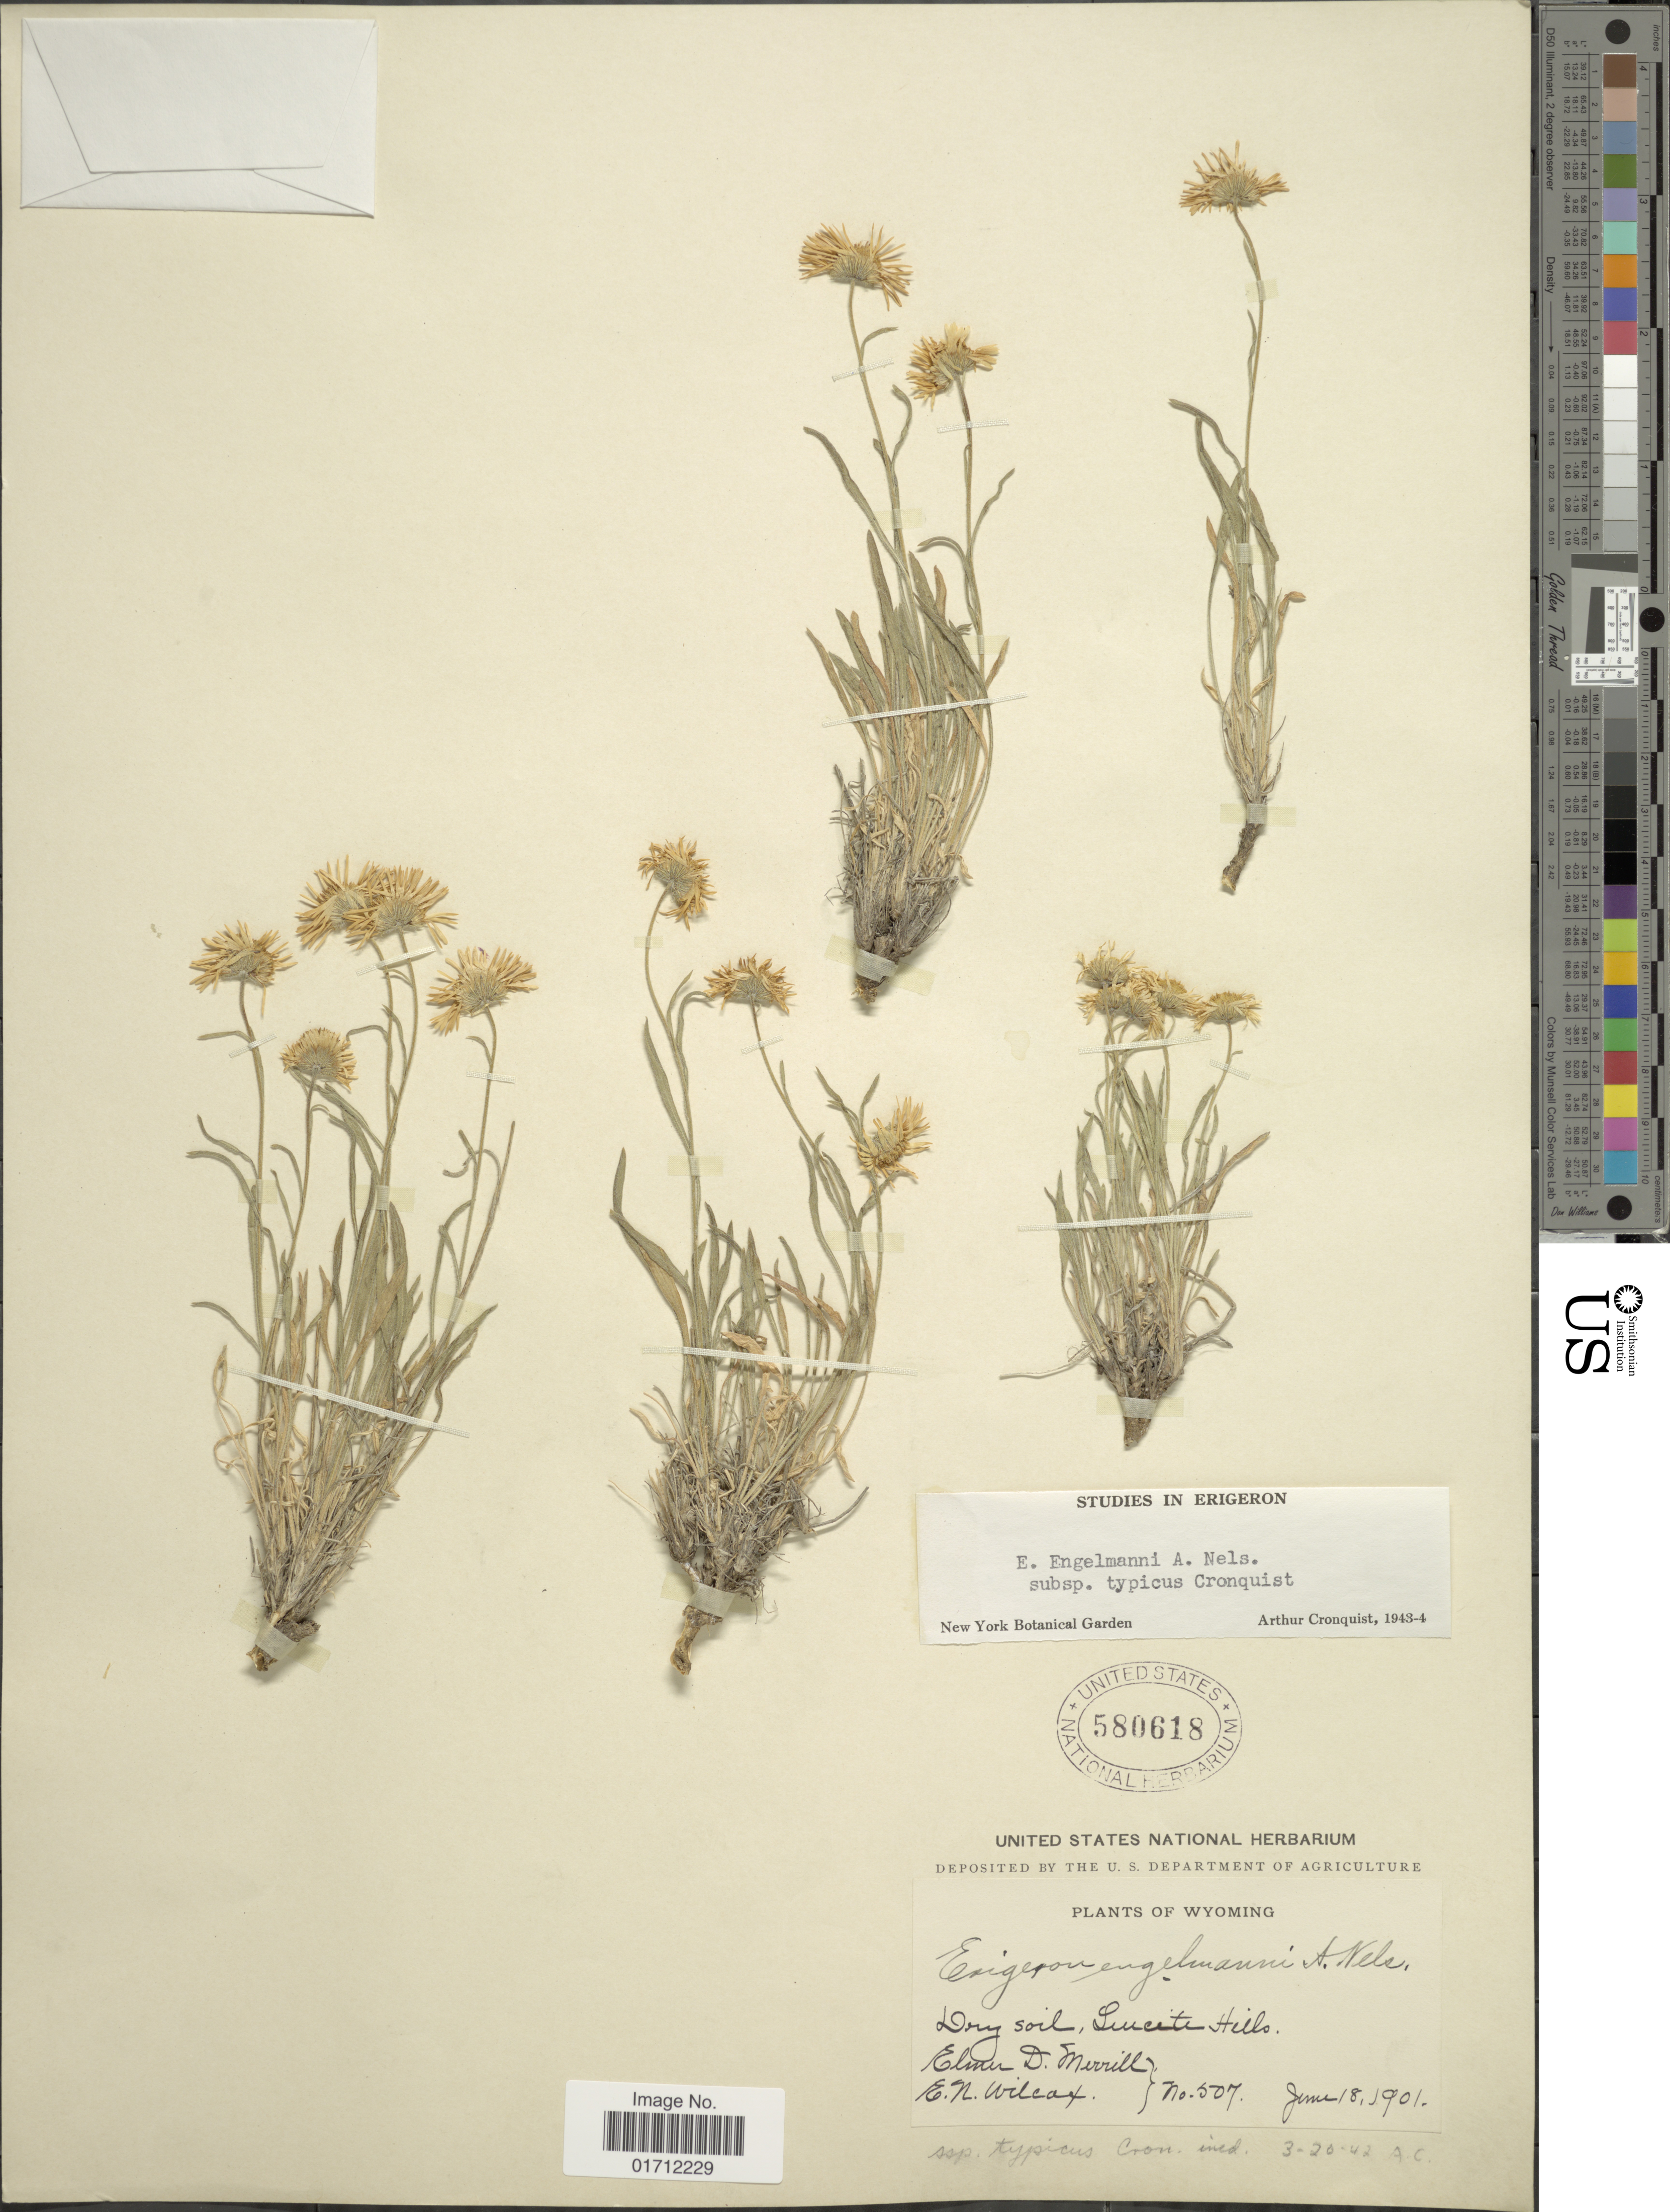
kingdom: Plantae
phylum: Tracheophyta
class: Magnoliopsida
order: Asterales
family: Asteraceae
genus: Erigeron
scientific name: Erigeron engelmannii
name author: A. Nelson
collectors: E. D. Merrill & E. Wilcox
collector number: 507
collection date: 1901-06-18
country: United States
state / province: Wyoming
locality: Luicite Hills.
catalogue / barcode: US 580618